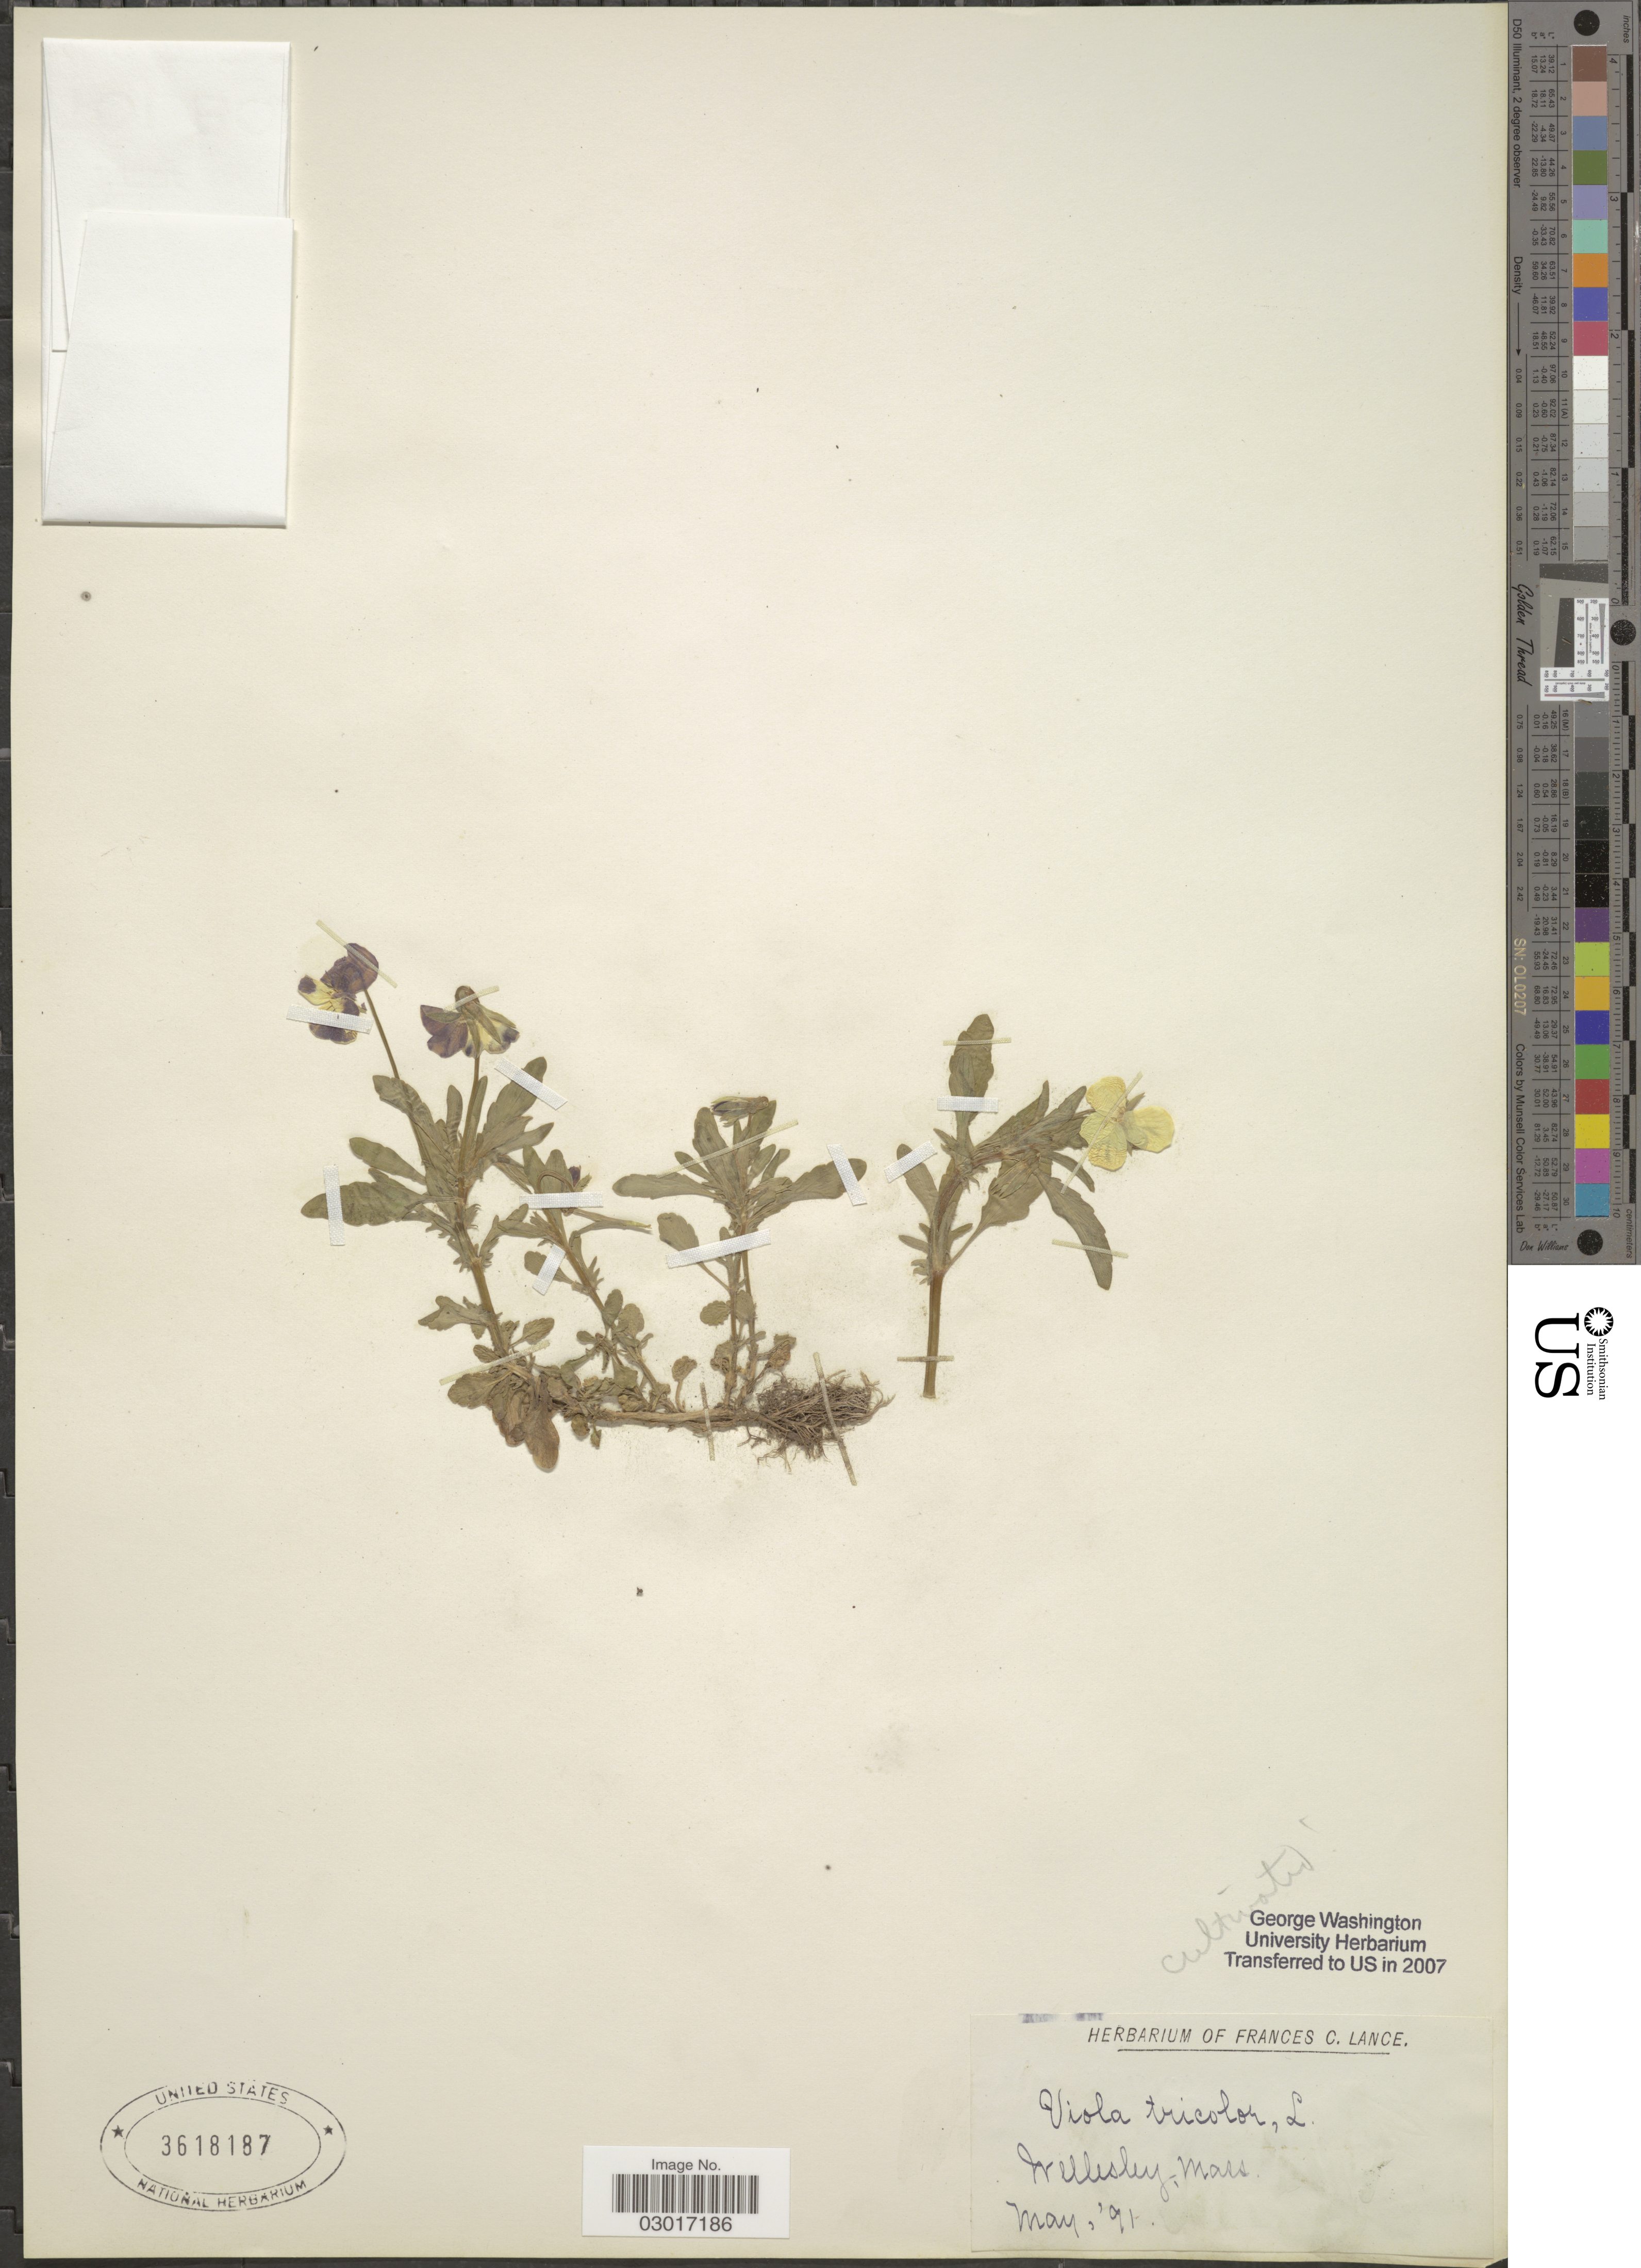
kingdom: Plantae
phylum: Tracheophyta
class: Magnoliopsida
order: Malpighiales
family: Violaceae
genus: Viola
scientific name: Viola tricolor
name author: L.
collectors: ex herb. Frances C. Lance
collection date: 1891-05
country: United States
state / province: Massachusetts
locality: Wellesley, Mass.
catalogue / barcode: US 3618187